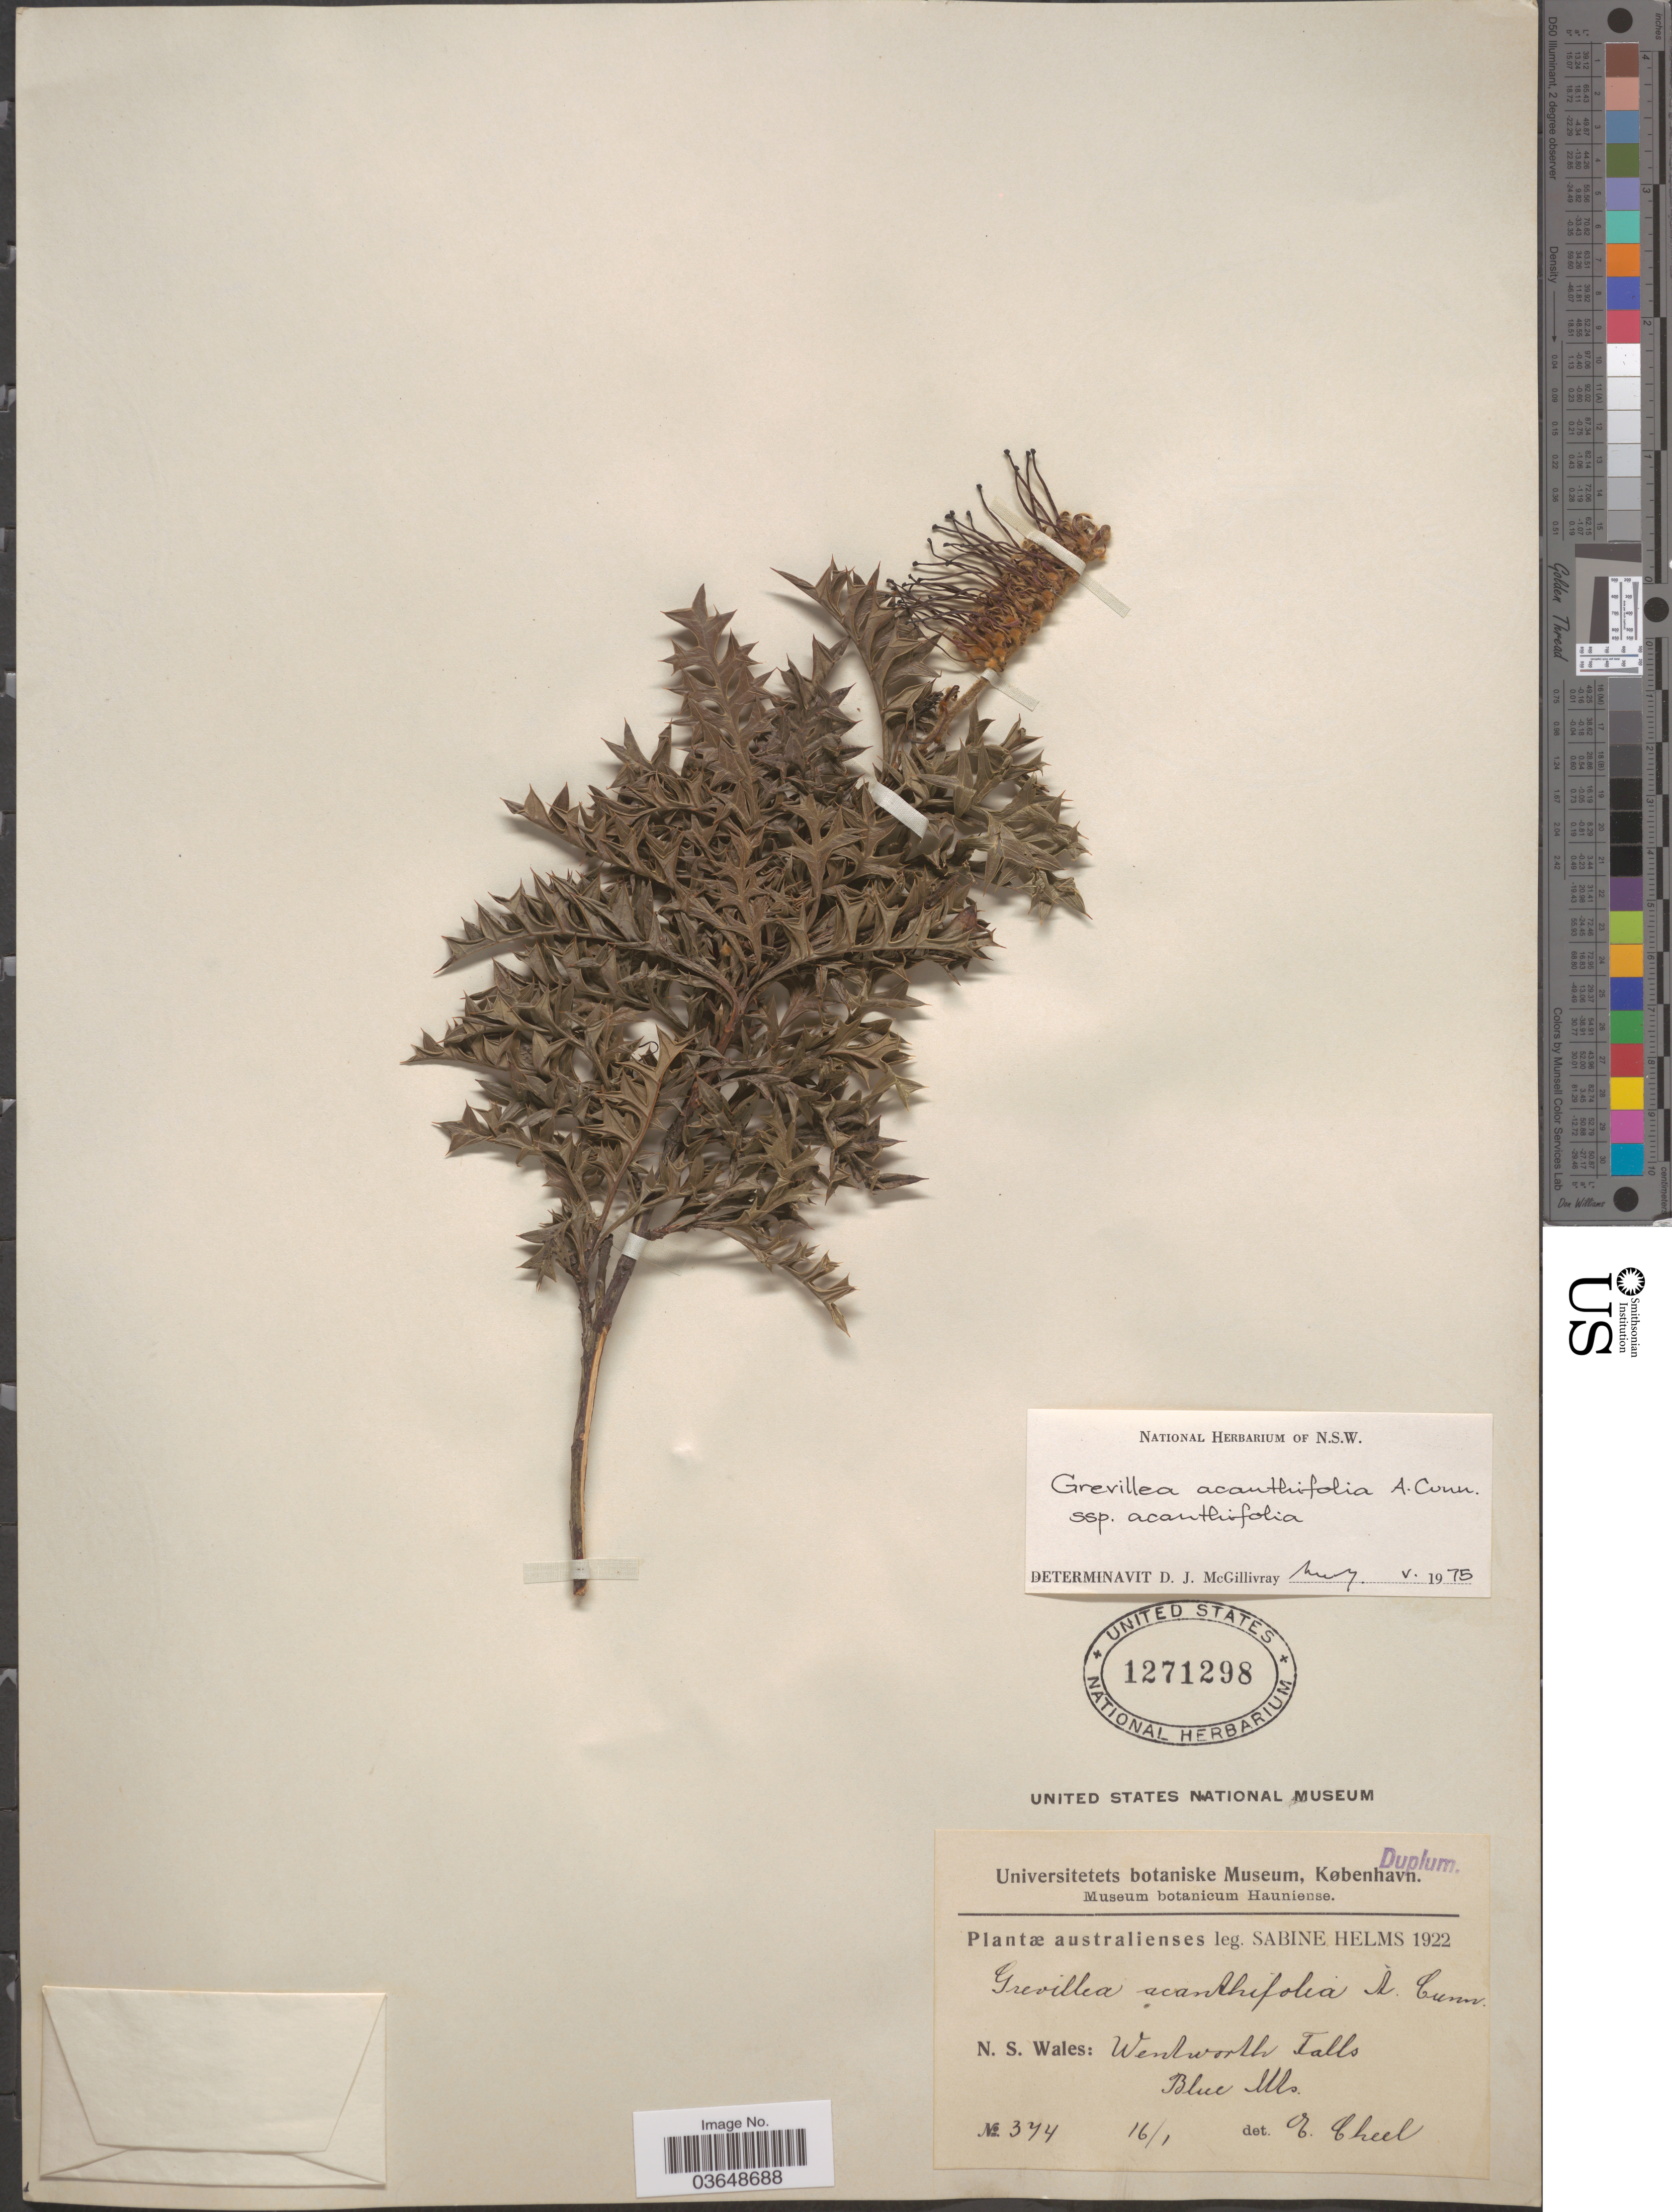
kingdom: Plantae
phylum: Tracheophyta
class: Magnoliopsida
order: Proteales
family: Proteaceae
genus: Grevillea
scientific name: Grevillea acanthifolia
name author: A. Cunn.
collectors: S. Helms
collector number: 374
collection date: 1922-01-16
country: Australia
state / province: New South Wales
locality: Wentworth Falls Blue Mts.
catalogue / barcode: US 1271298